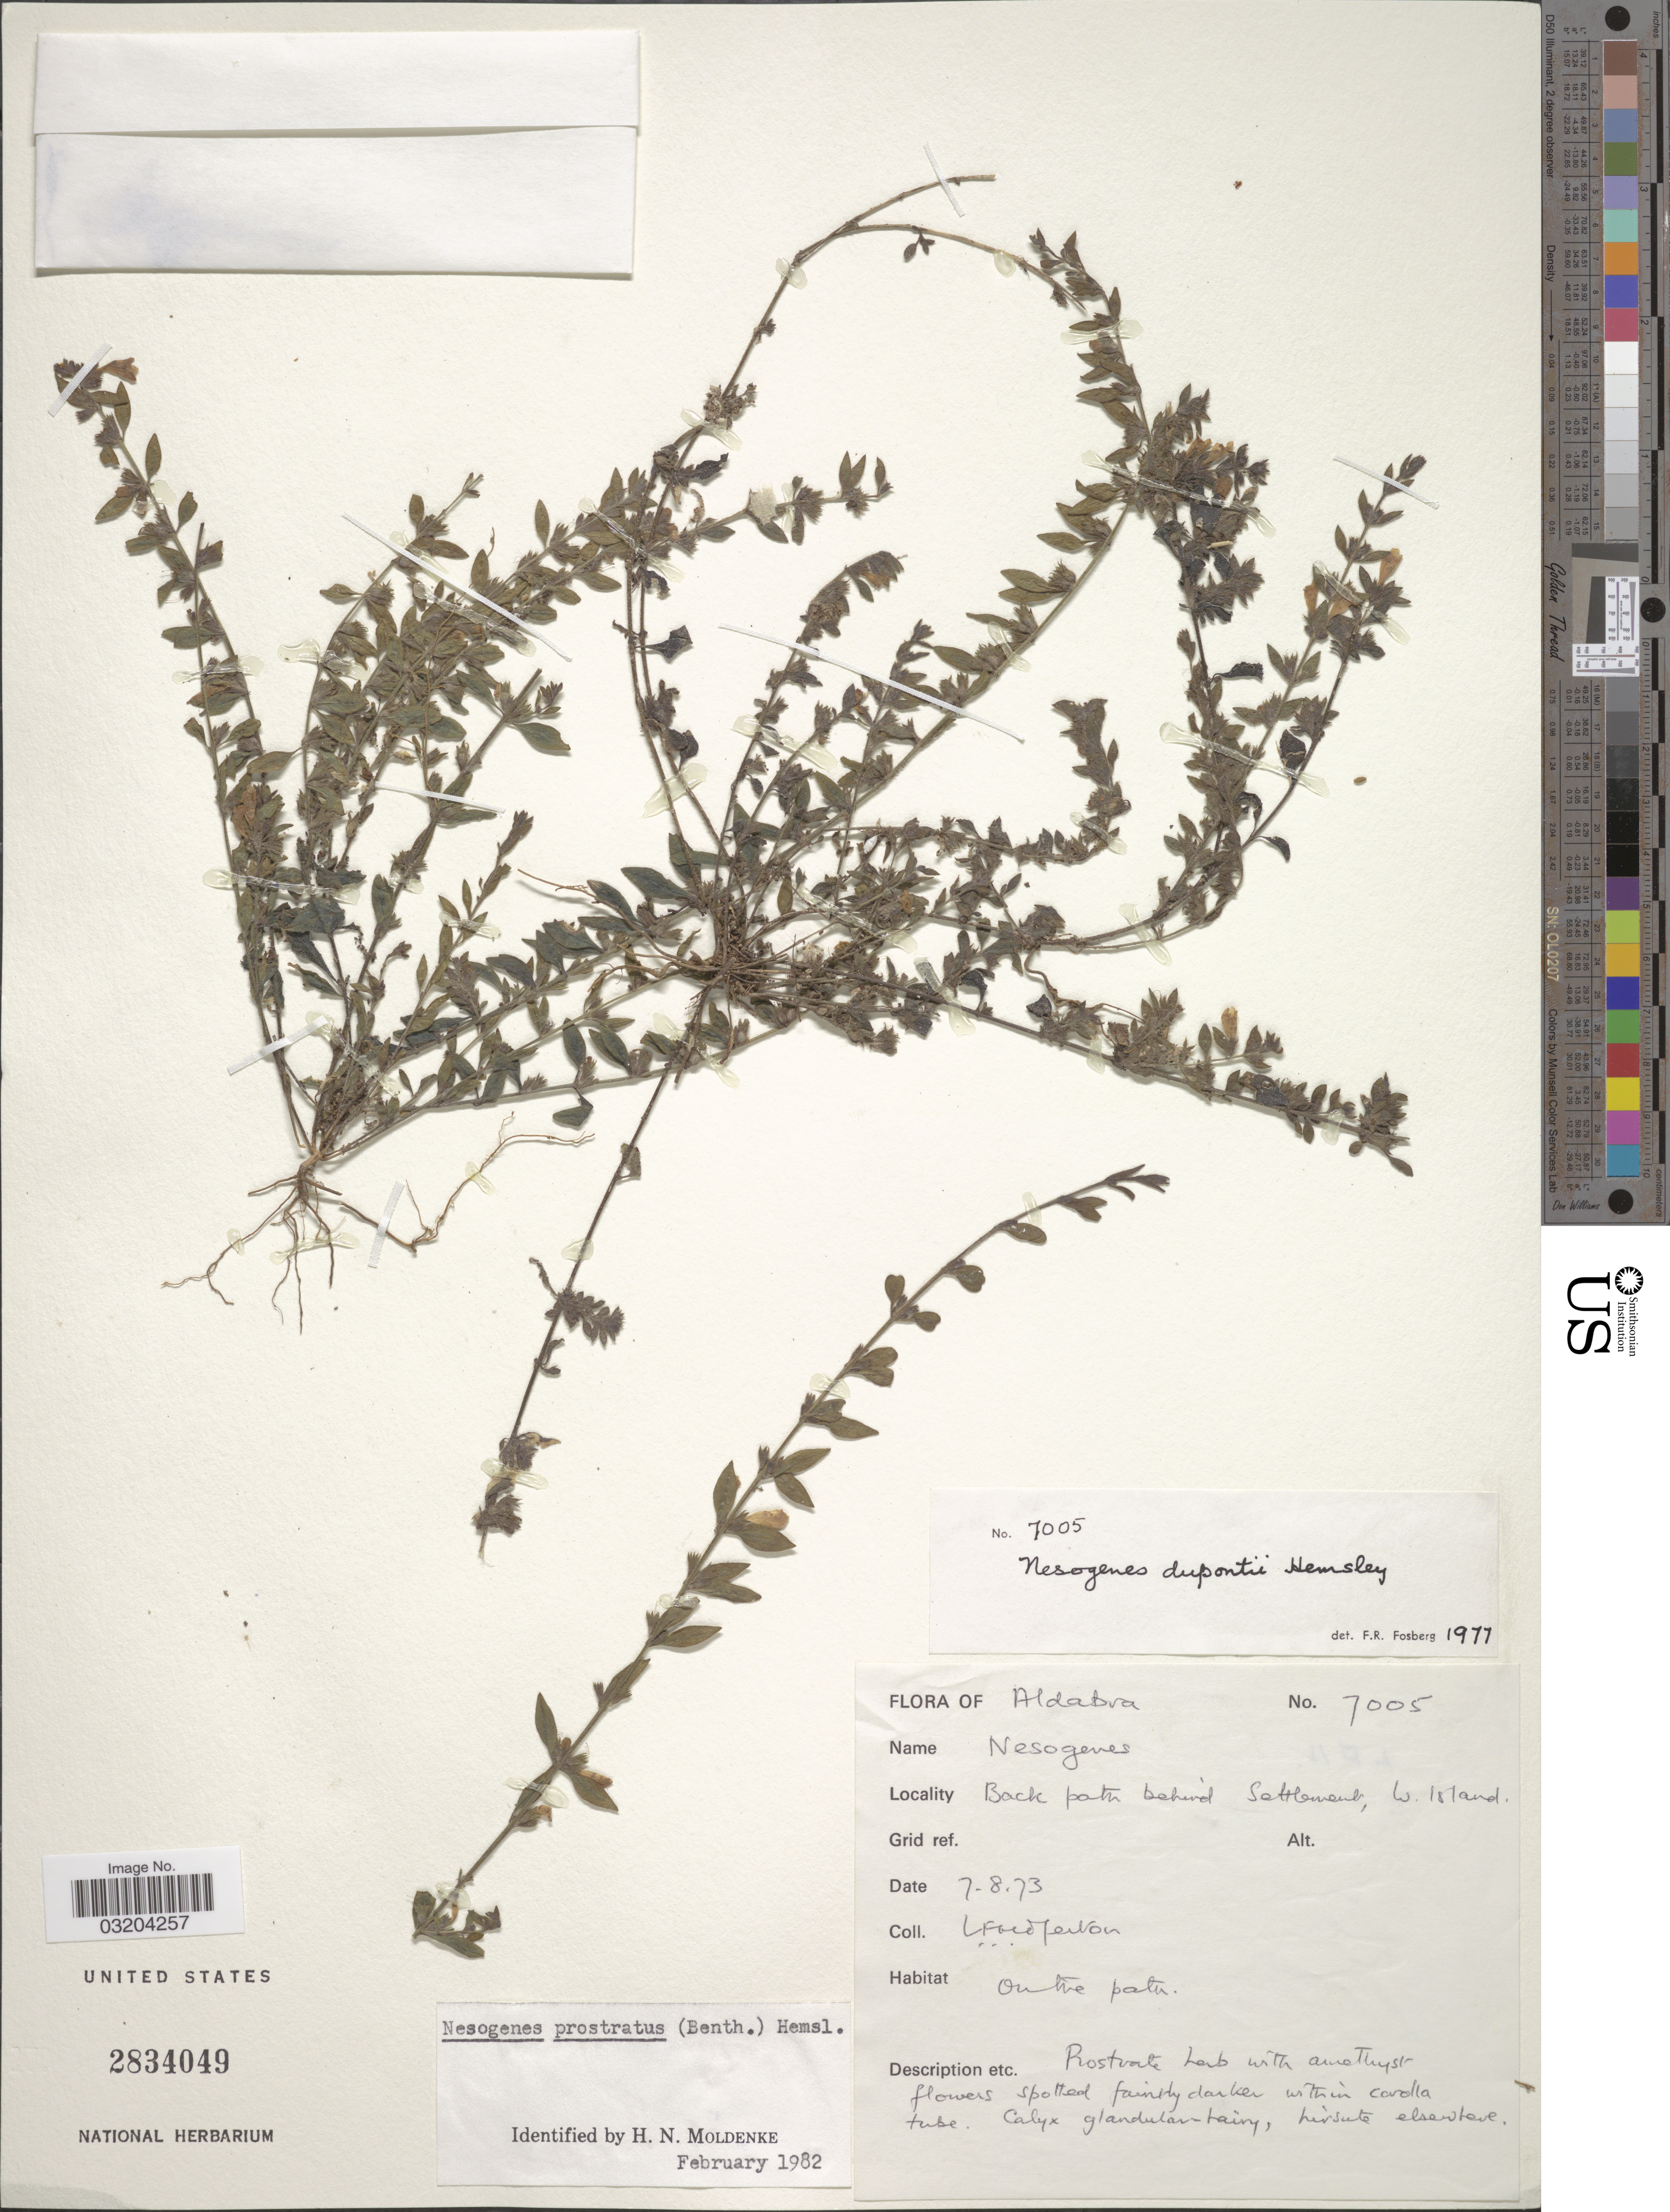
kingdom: Plantae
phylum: Tracheophyta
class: Magnoliopsida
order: Lamiales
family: Orobanchaceae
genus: Nesogenes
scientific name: Nesogenes prostrata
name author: (Benth.) Hemsl.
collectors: L. Merton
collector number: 7005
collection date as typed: Transcribed d/m/y: 7/8/73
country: Seychelles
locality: Aldabra. Back path behind Settlement, W. Island.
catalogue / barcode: US 2834049